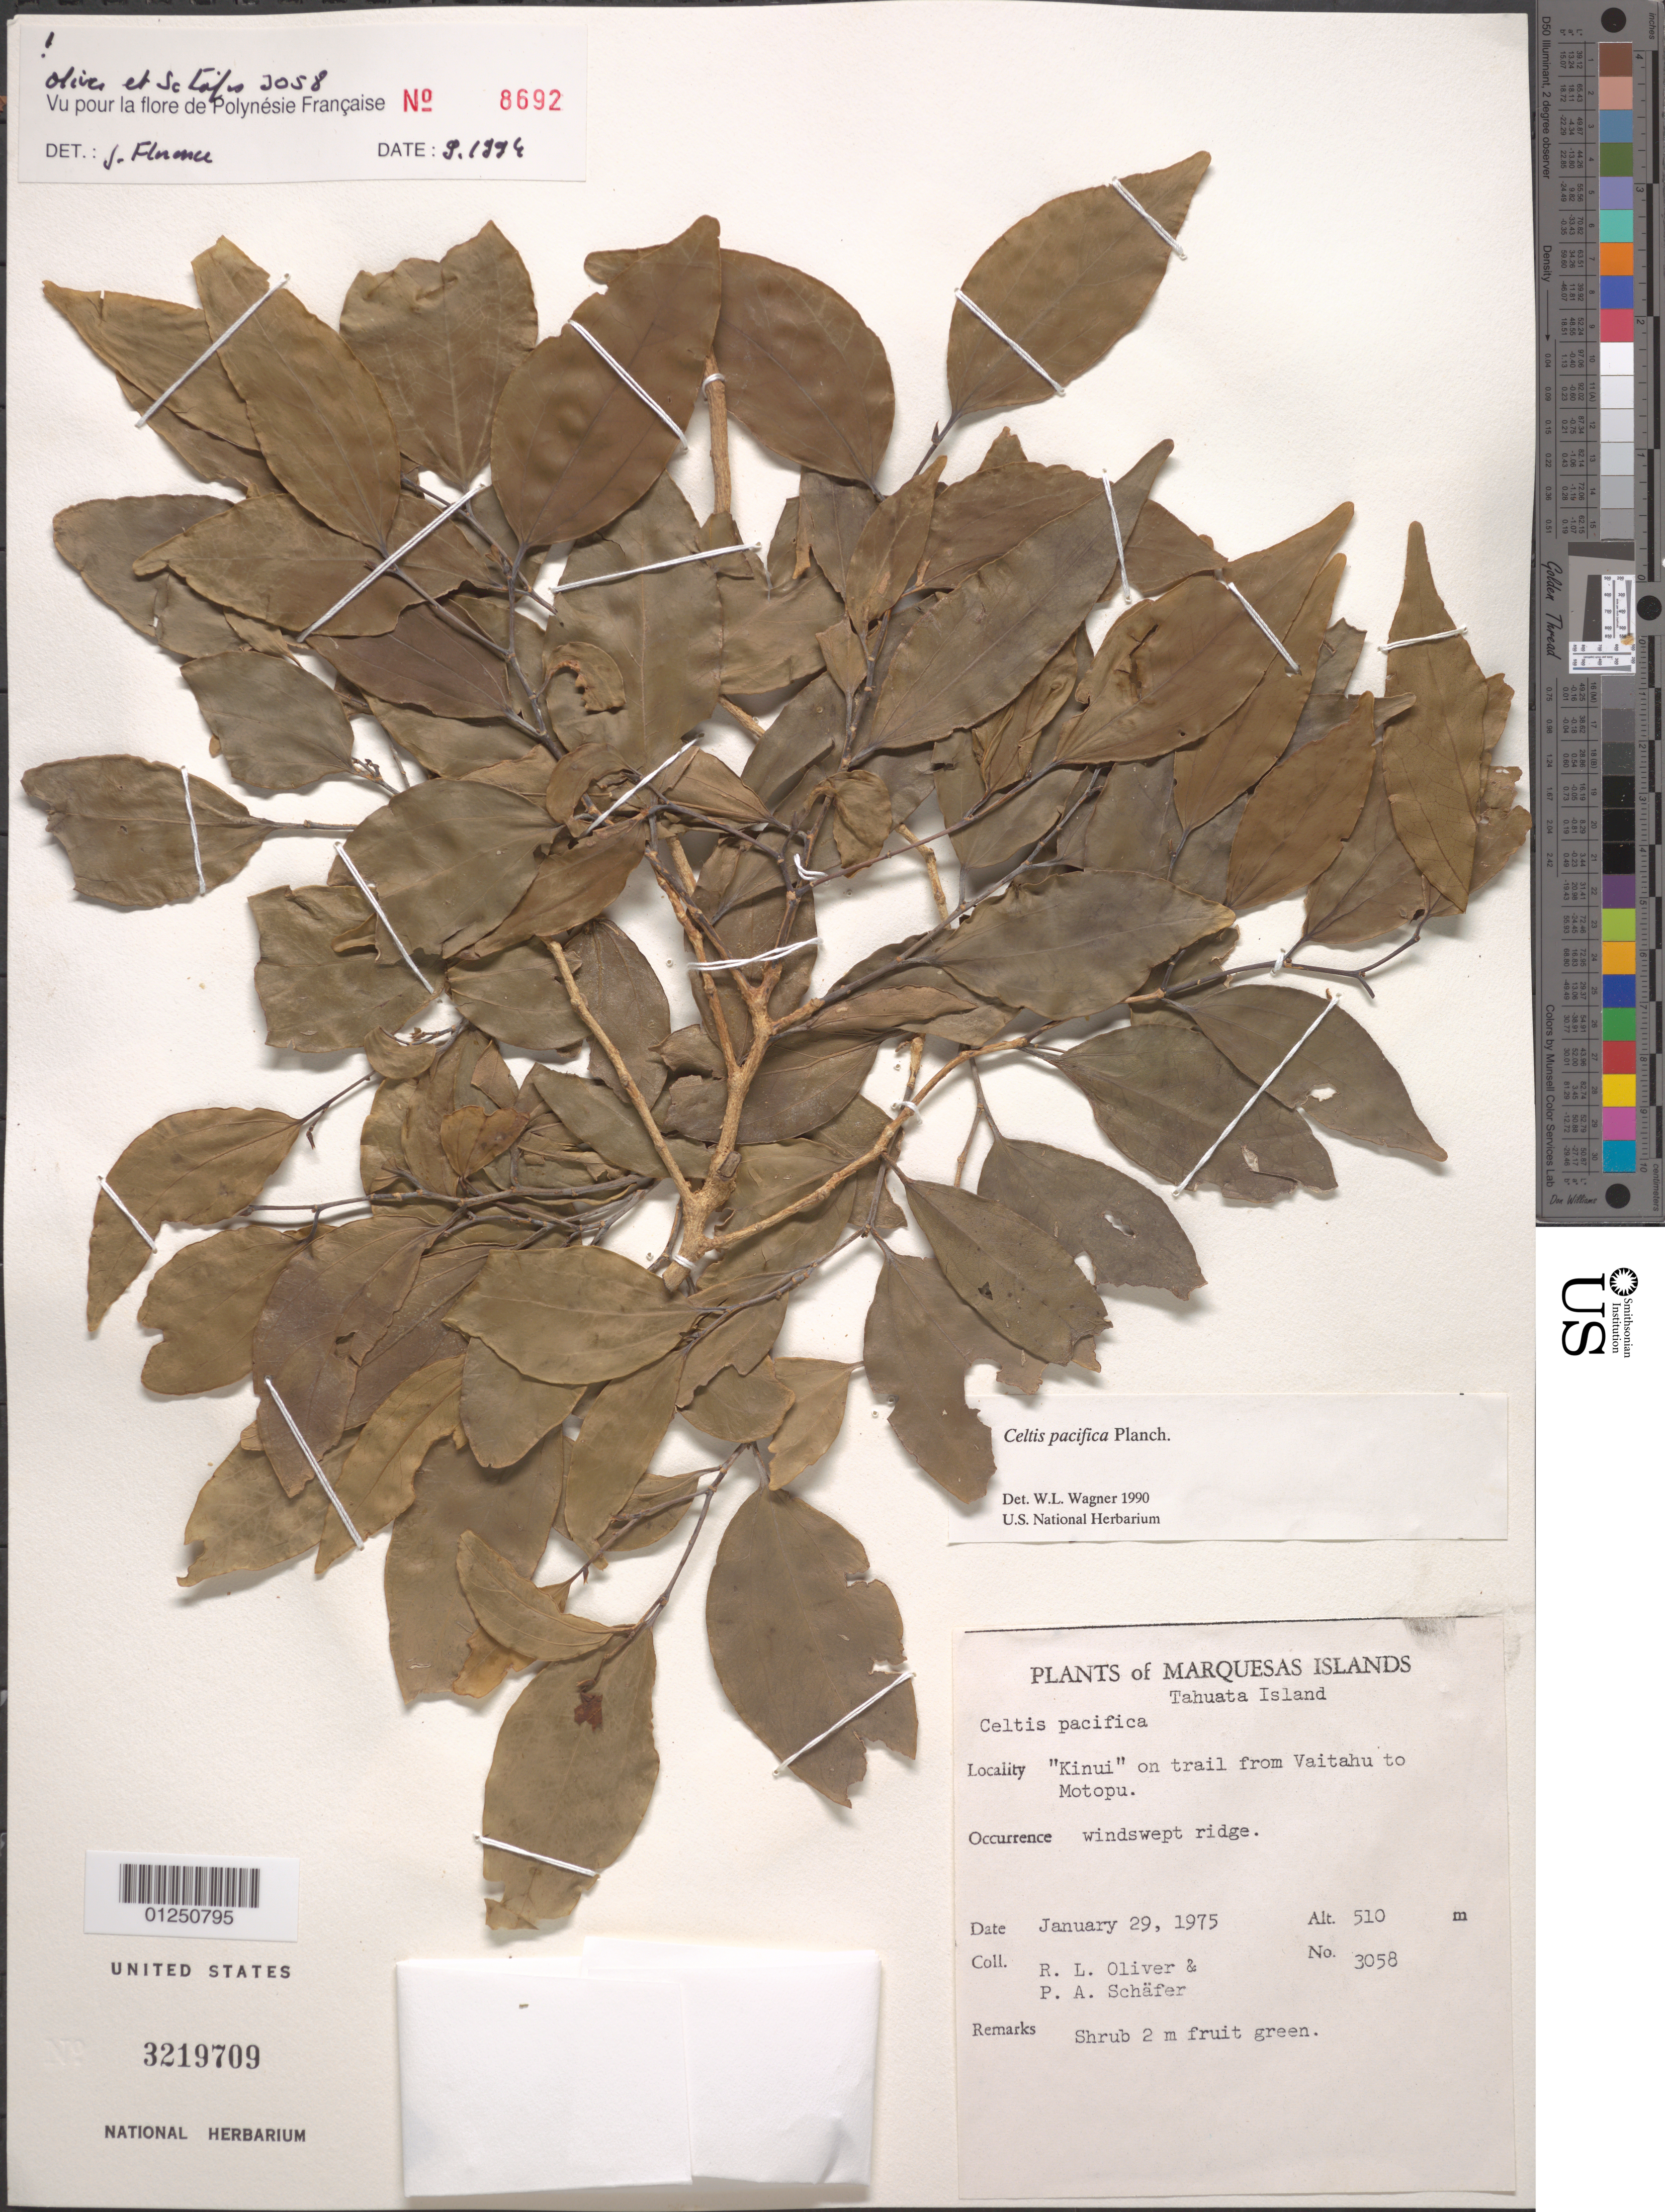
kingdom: Plantae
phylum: Tracheophyta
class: Magnoliopsida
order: Rosales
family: Cannabaceae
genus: Celtis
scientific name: Celtis pacifica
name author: Planch.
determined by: Florence, J.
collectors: R. L. Oliver & P. A. Schäfer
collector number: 3058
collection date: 1975-01-29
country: French Polynesia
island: Tahuata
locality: "Kinui" on trail from Vaitahu to Motopu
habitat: Windswept ridge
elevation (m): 510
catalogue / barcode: US 3219709